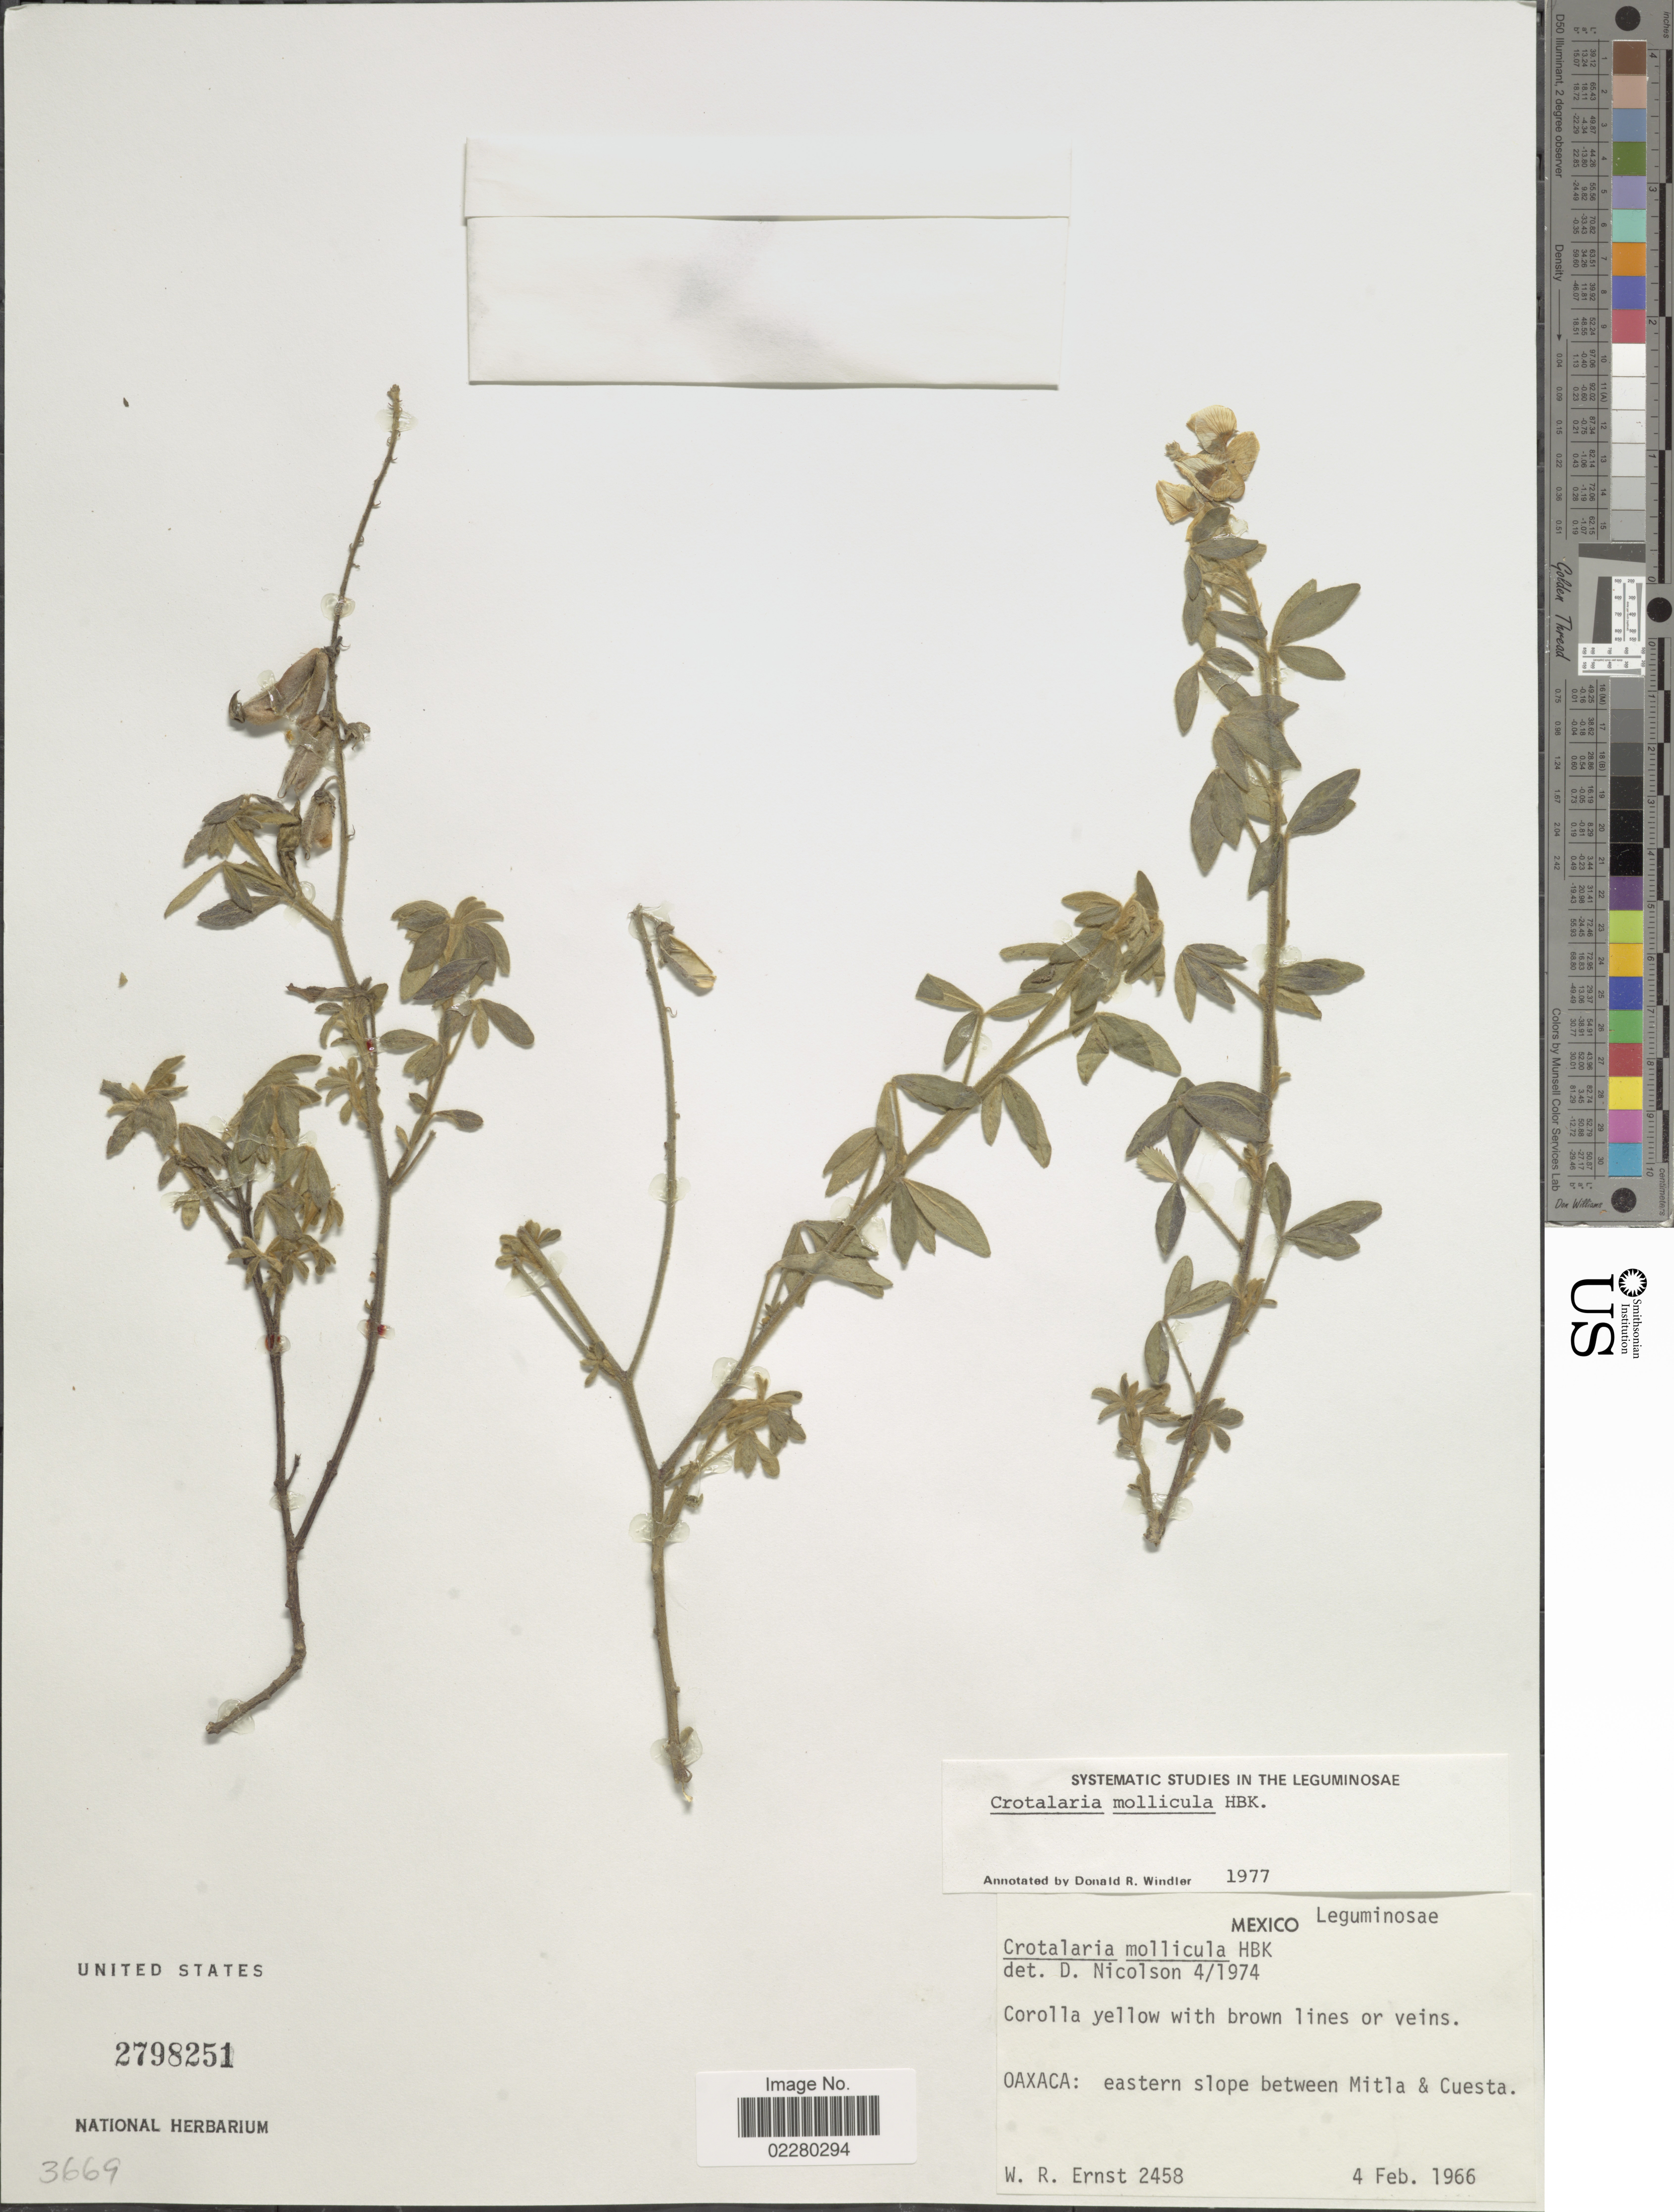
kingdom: Plantae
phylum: Tracheophyta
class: Magnoliopsida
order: Fabales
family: Fabaceae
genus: Crotalaria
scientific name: Crotalaria mollicula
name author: Kunth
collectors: W. R. Ernst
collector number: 2458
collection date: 1966-02-04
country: Mexico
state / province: Oaxaca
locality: Oaxaca: eastern slope between Mitla & Cuesta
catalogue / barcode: US 2798251